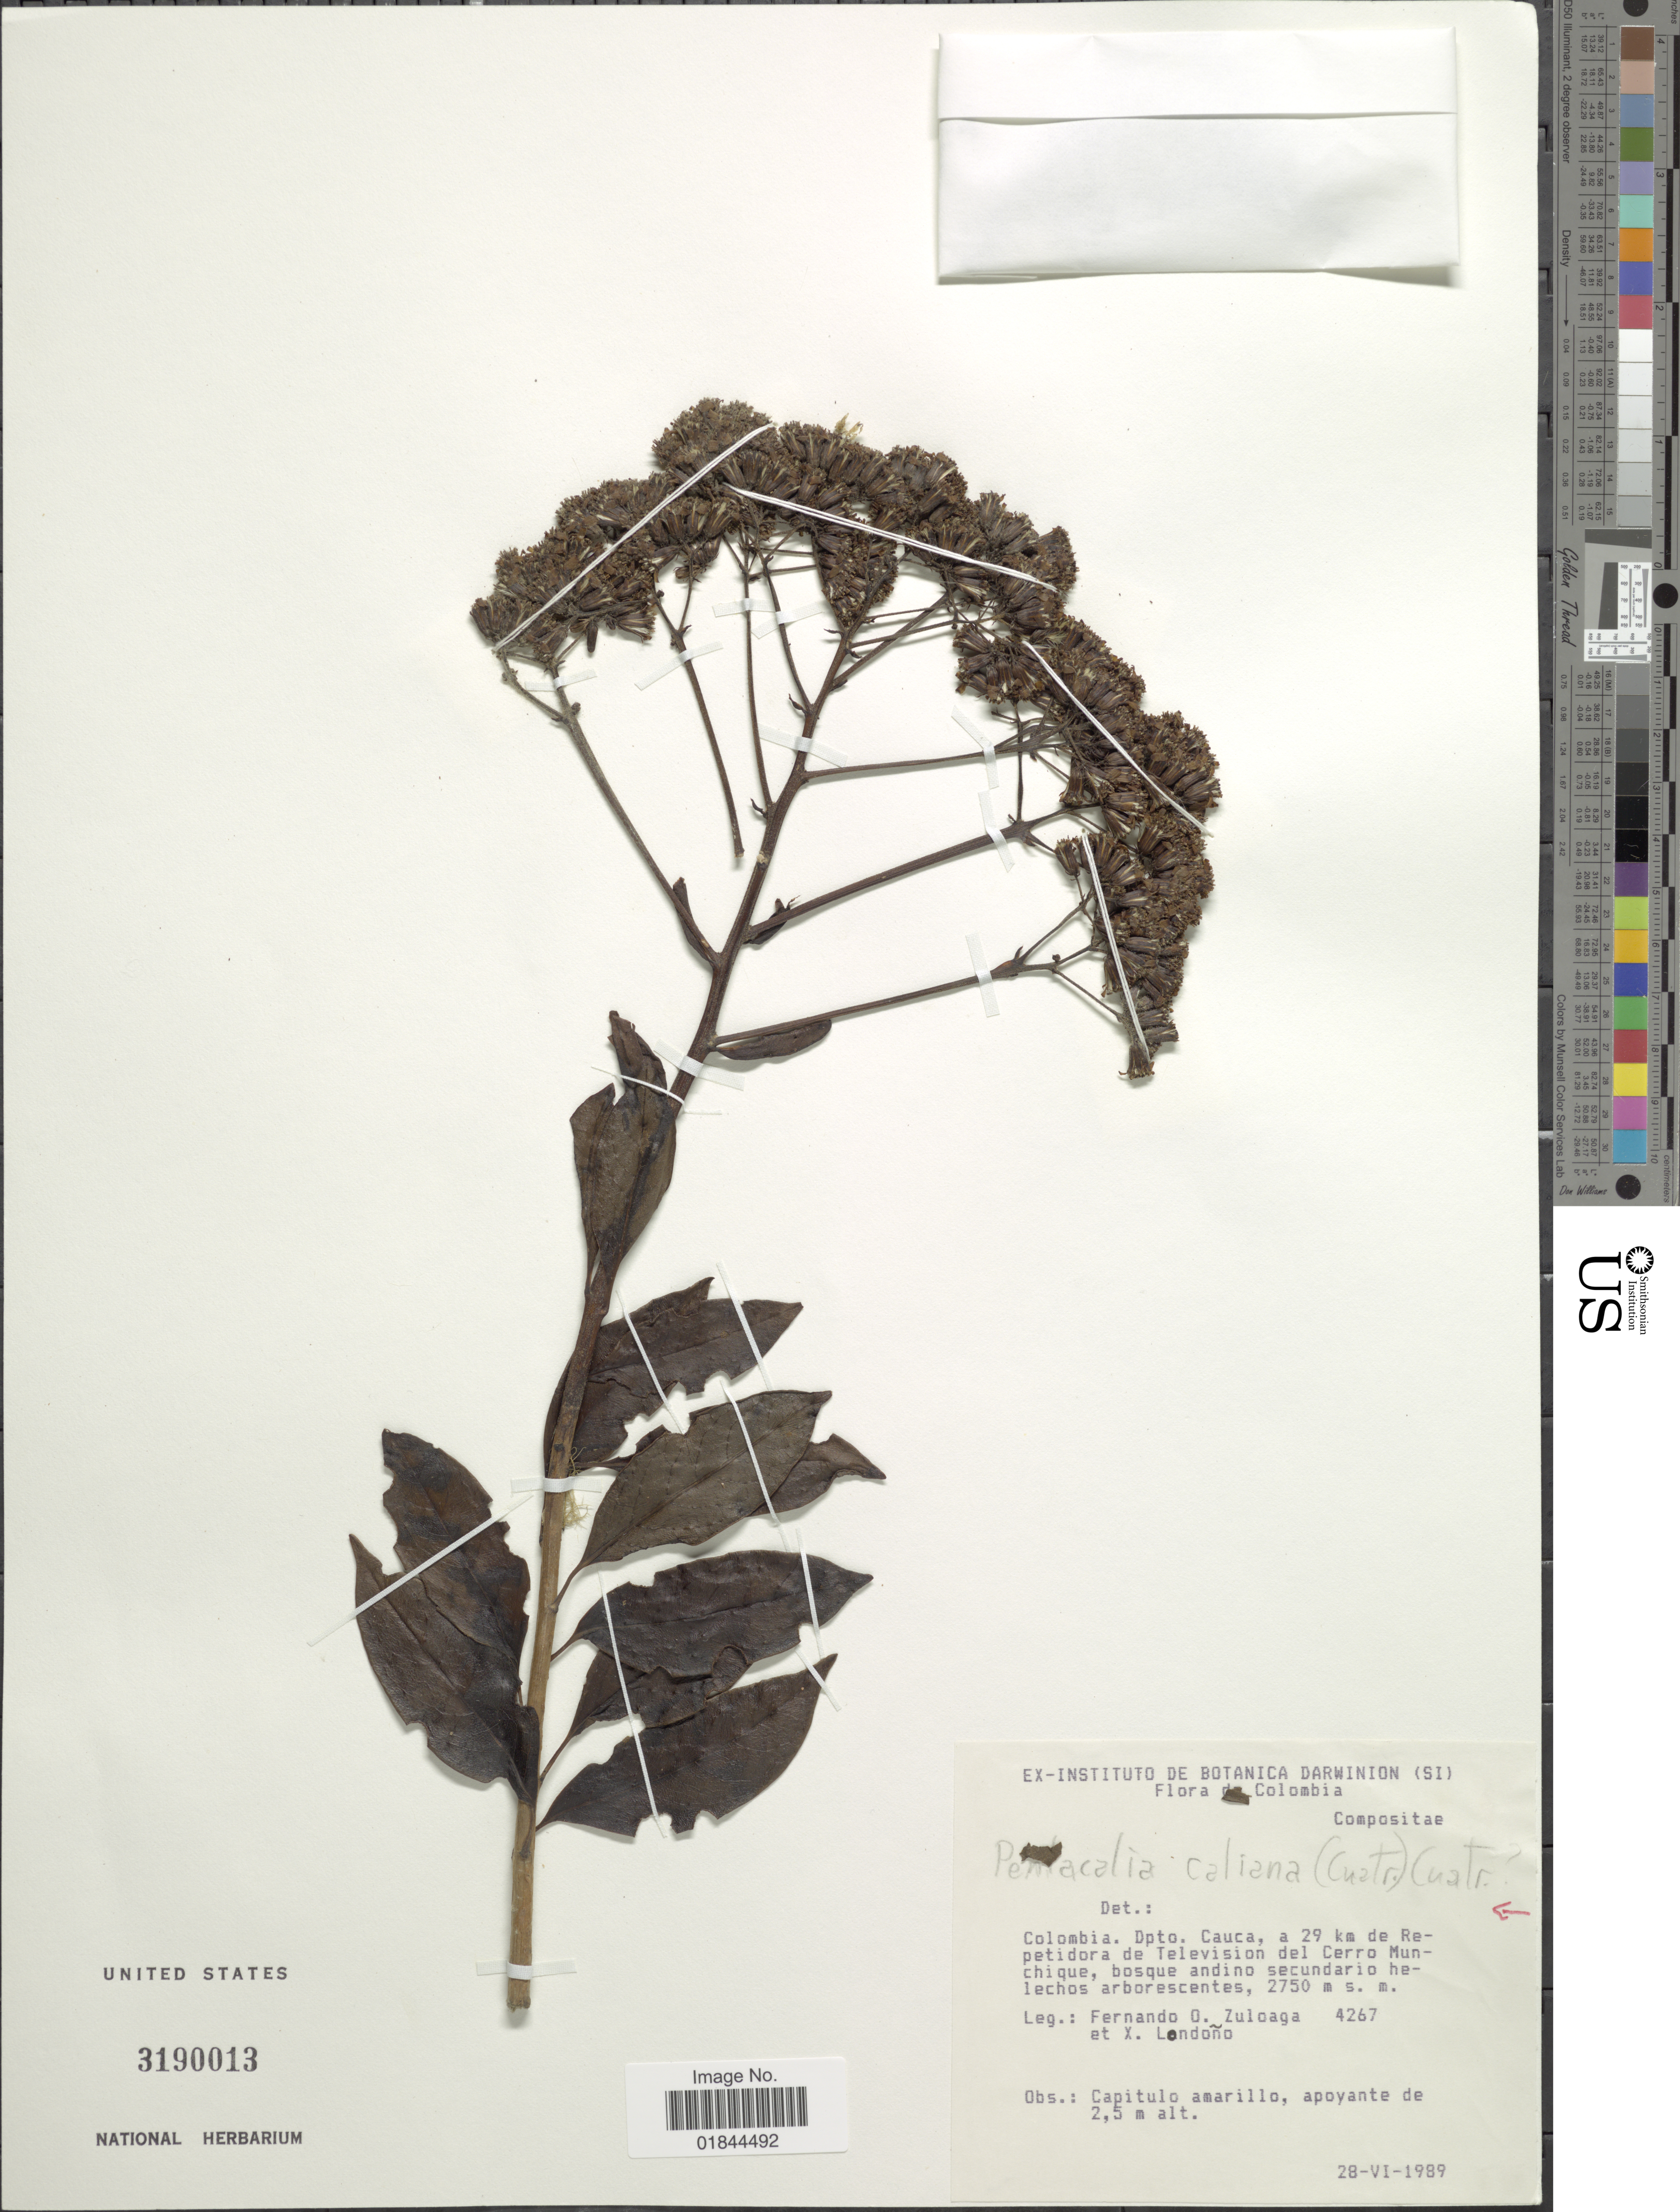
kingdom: Plantae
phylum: Tracheophyta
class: Magnoliopsida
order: Asterales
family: Asteraceae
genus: Pentacalia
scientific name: Pentacalia ellipticifolia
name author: (Hieron.) Cuatrec.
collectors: F. O. Zuloaga & X. Londoño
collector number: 4267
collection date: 1989-06-28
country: Colombia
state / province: Cauca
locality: Dpto Cauca, a 29 km de Repetidora de Television del Cerro Munchique, bosque andino secundario helechos arborescentes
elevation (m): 2750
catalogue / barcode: US 3190013